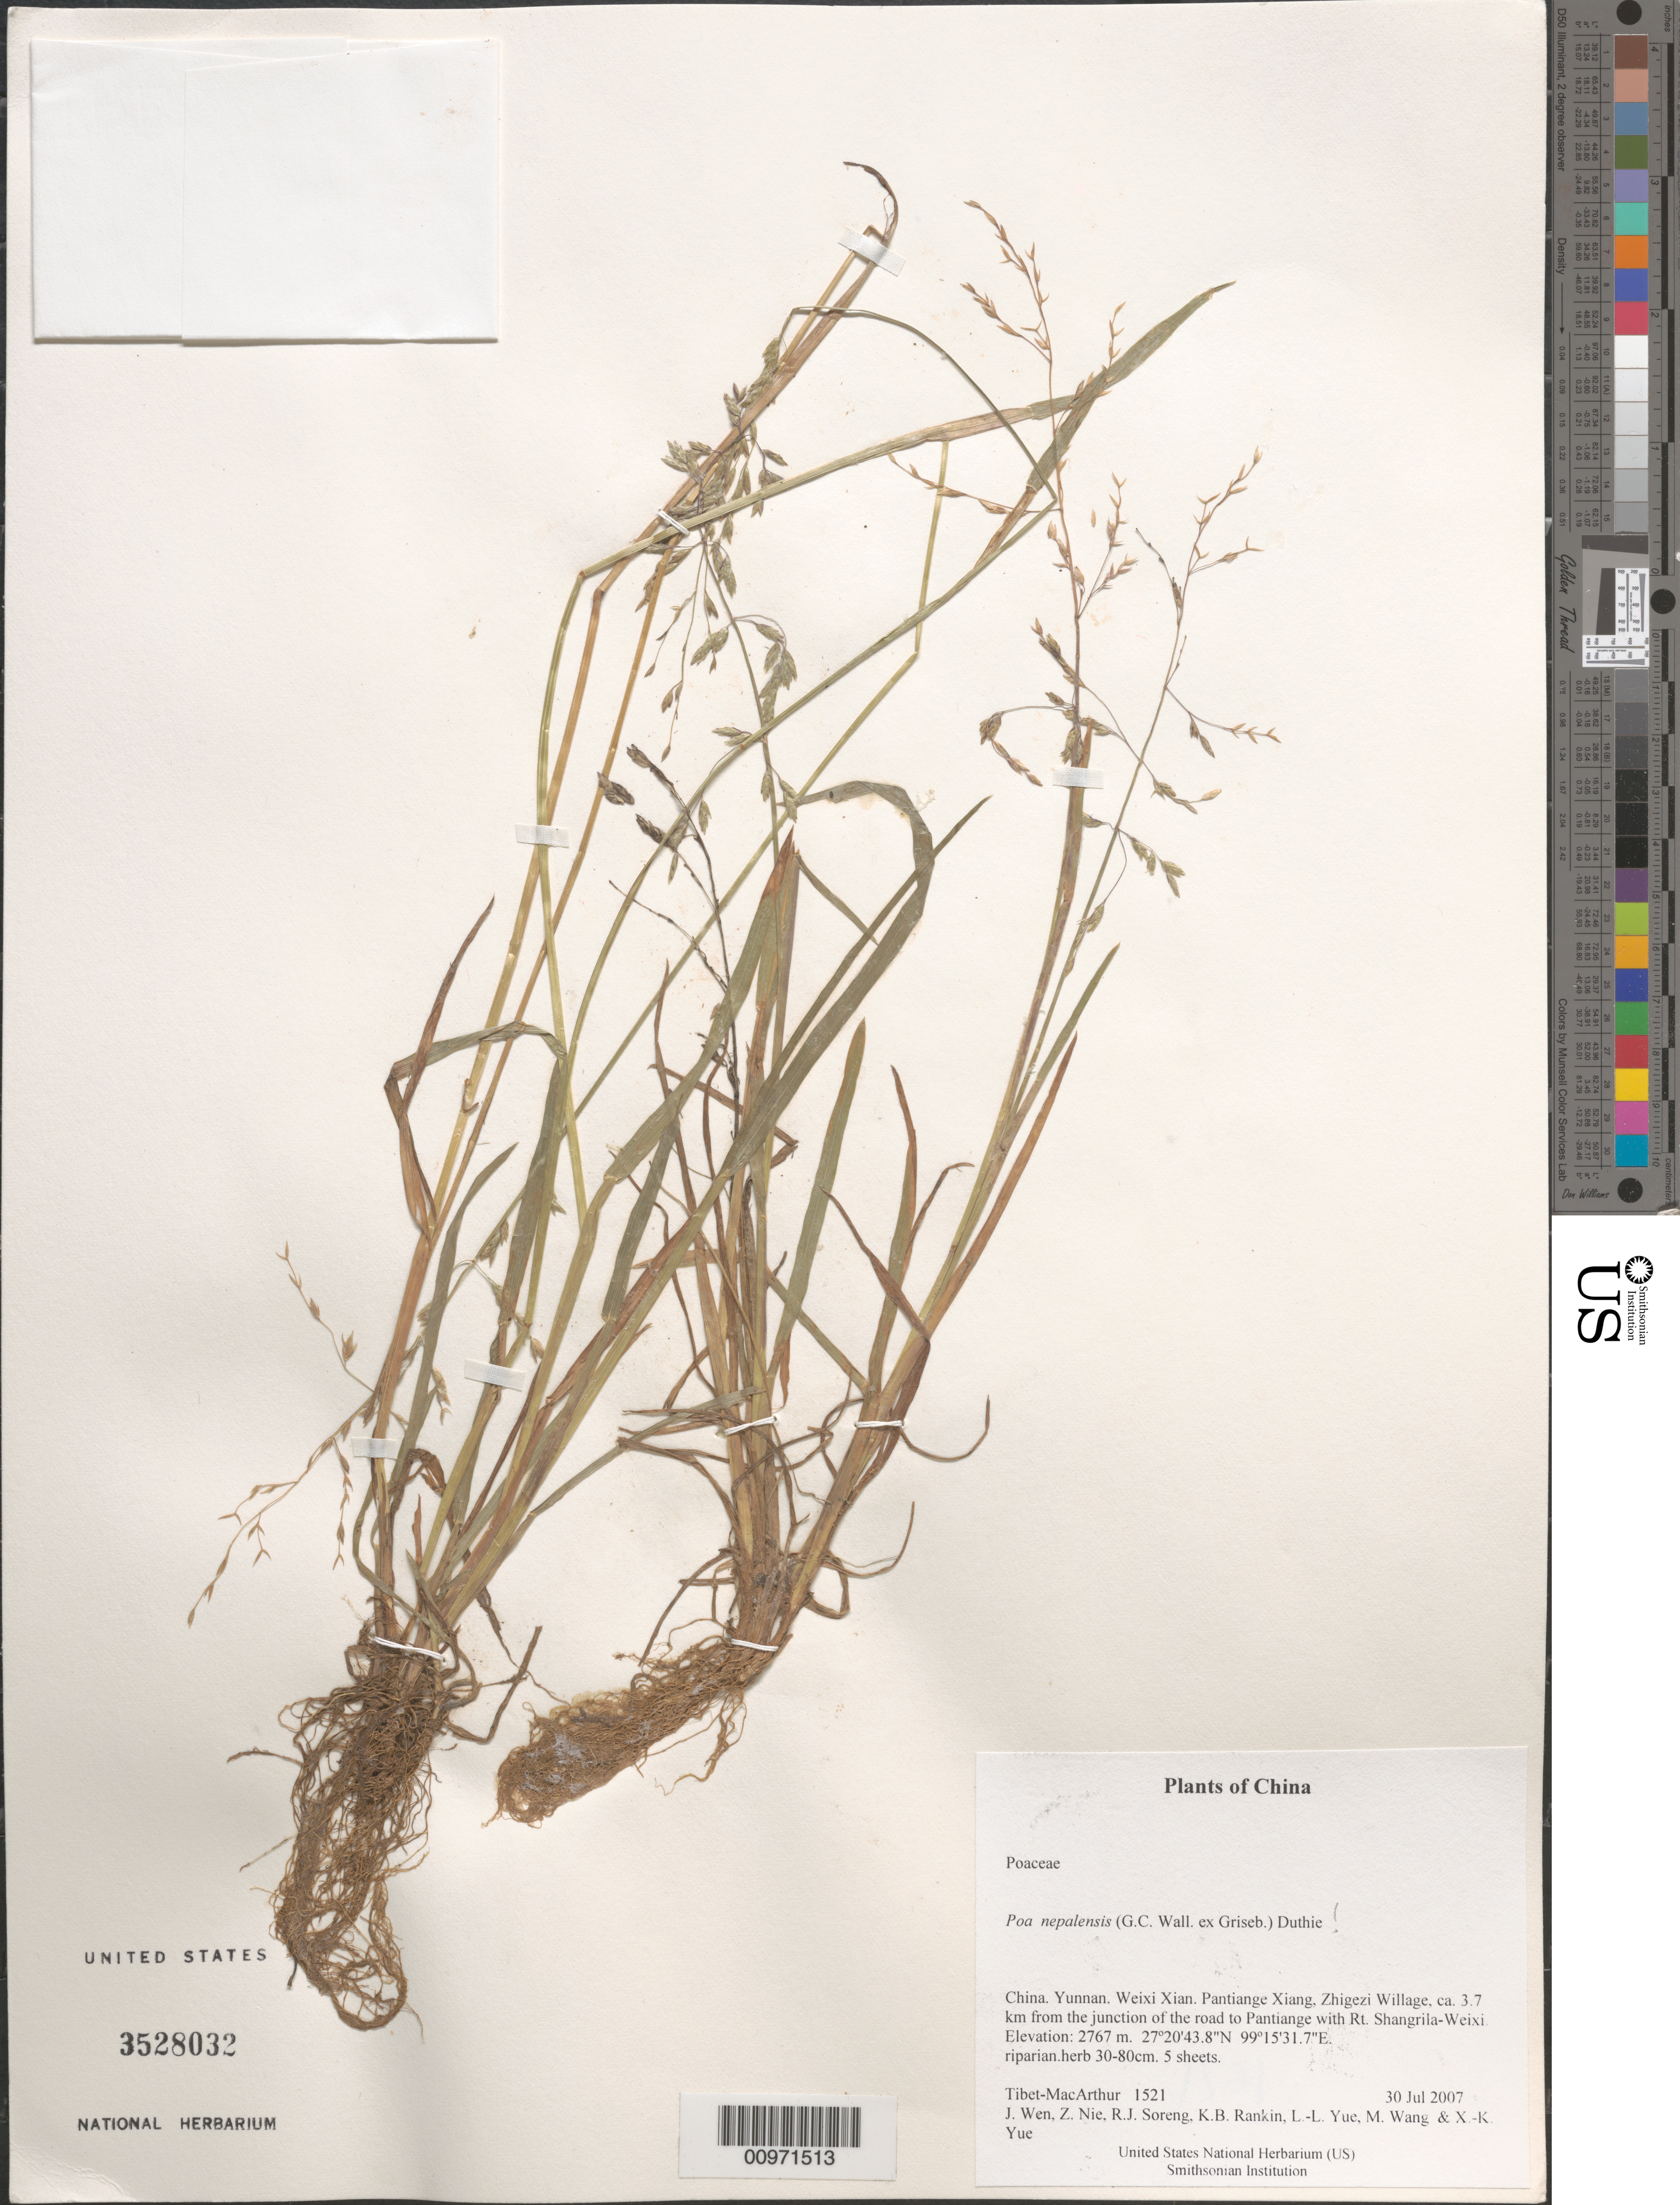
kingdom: Plantae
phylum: Tracheophyta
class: Liliopsida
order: Poales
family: Poaceae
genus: Poa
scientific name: Poa nepalensis var. nepalensis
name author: (G.C. Wall. ex Griseb.) Duthie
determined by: Soreng, Robert J., Research Associate (BOT), Smithsonian Institution - National Museum of Natural History (UNITED STATES)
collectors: Tibet-MacArthur, J. Wen, Z. Nie, R. J. Soreng, K. Rankin, L. Yue, M. Wang & X. Yue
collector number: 1521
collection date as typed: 30 Jul 2007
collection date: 2007-07-30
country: China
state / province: Yunnan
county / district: Weixi Xian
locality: Pantiange Xiang, Zhigezi Willage, ca. 3.7 km from the junction of the road to Pantiange with Rt. Shangrila-Weixi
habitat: riparian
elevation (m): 2767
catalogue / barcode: US 3528032